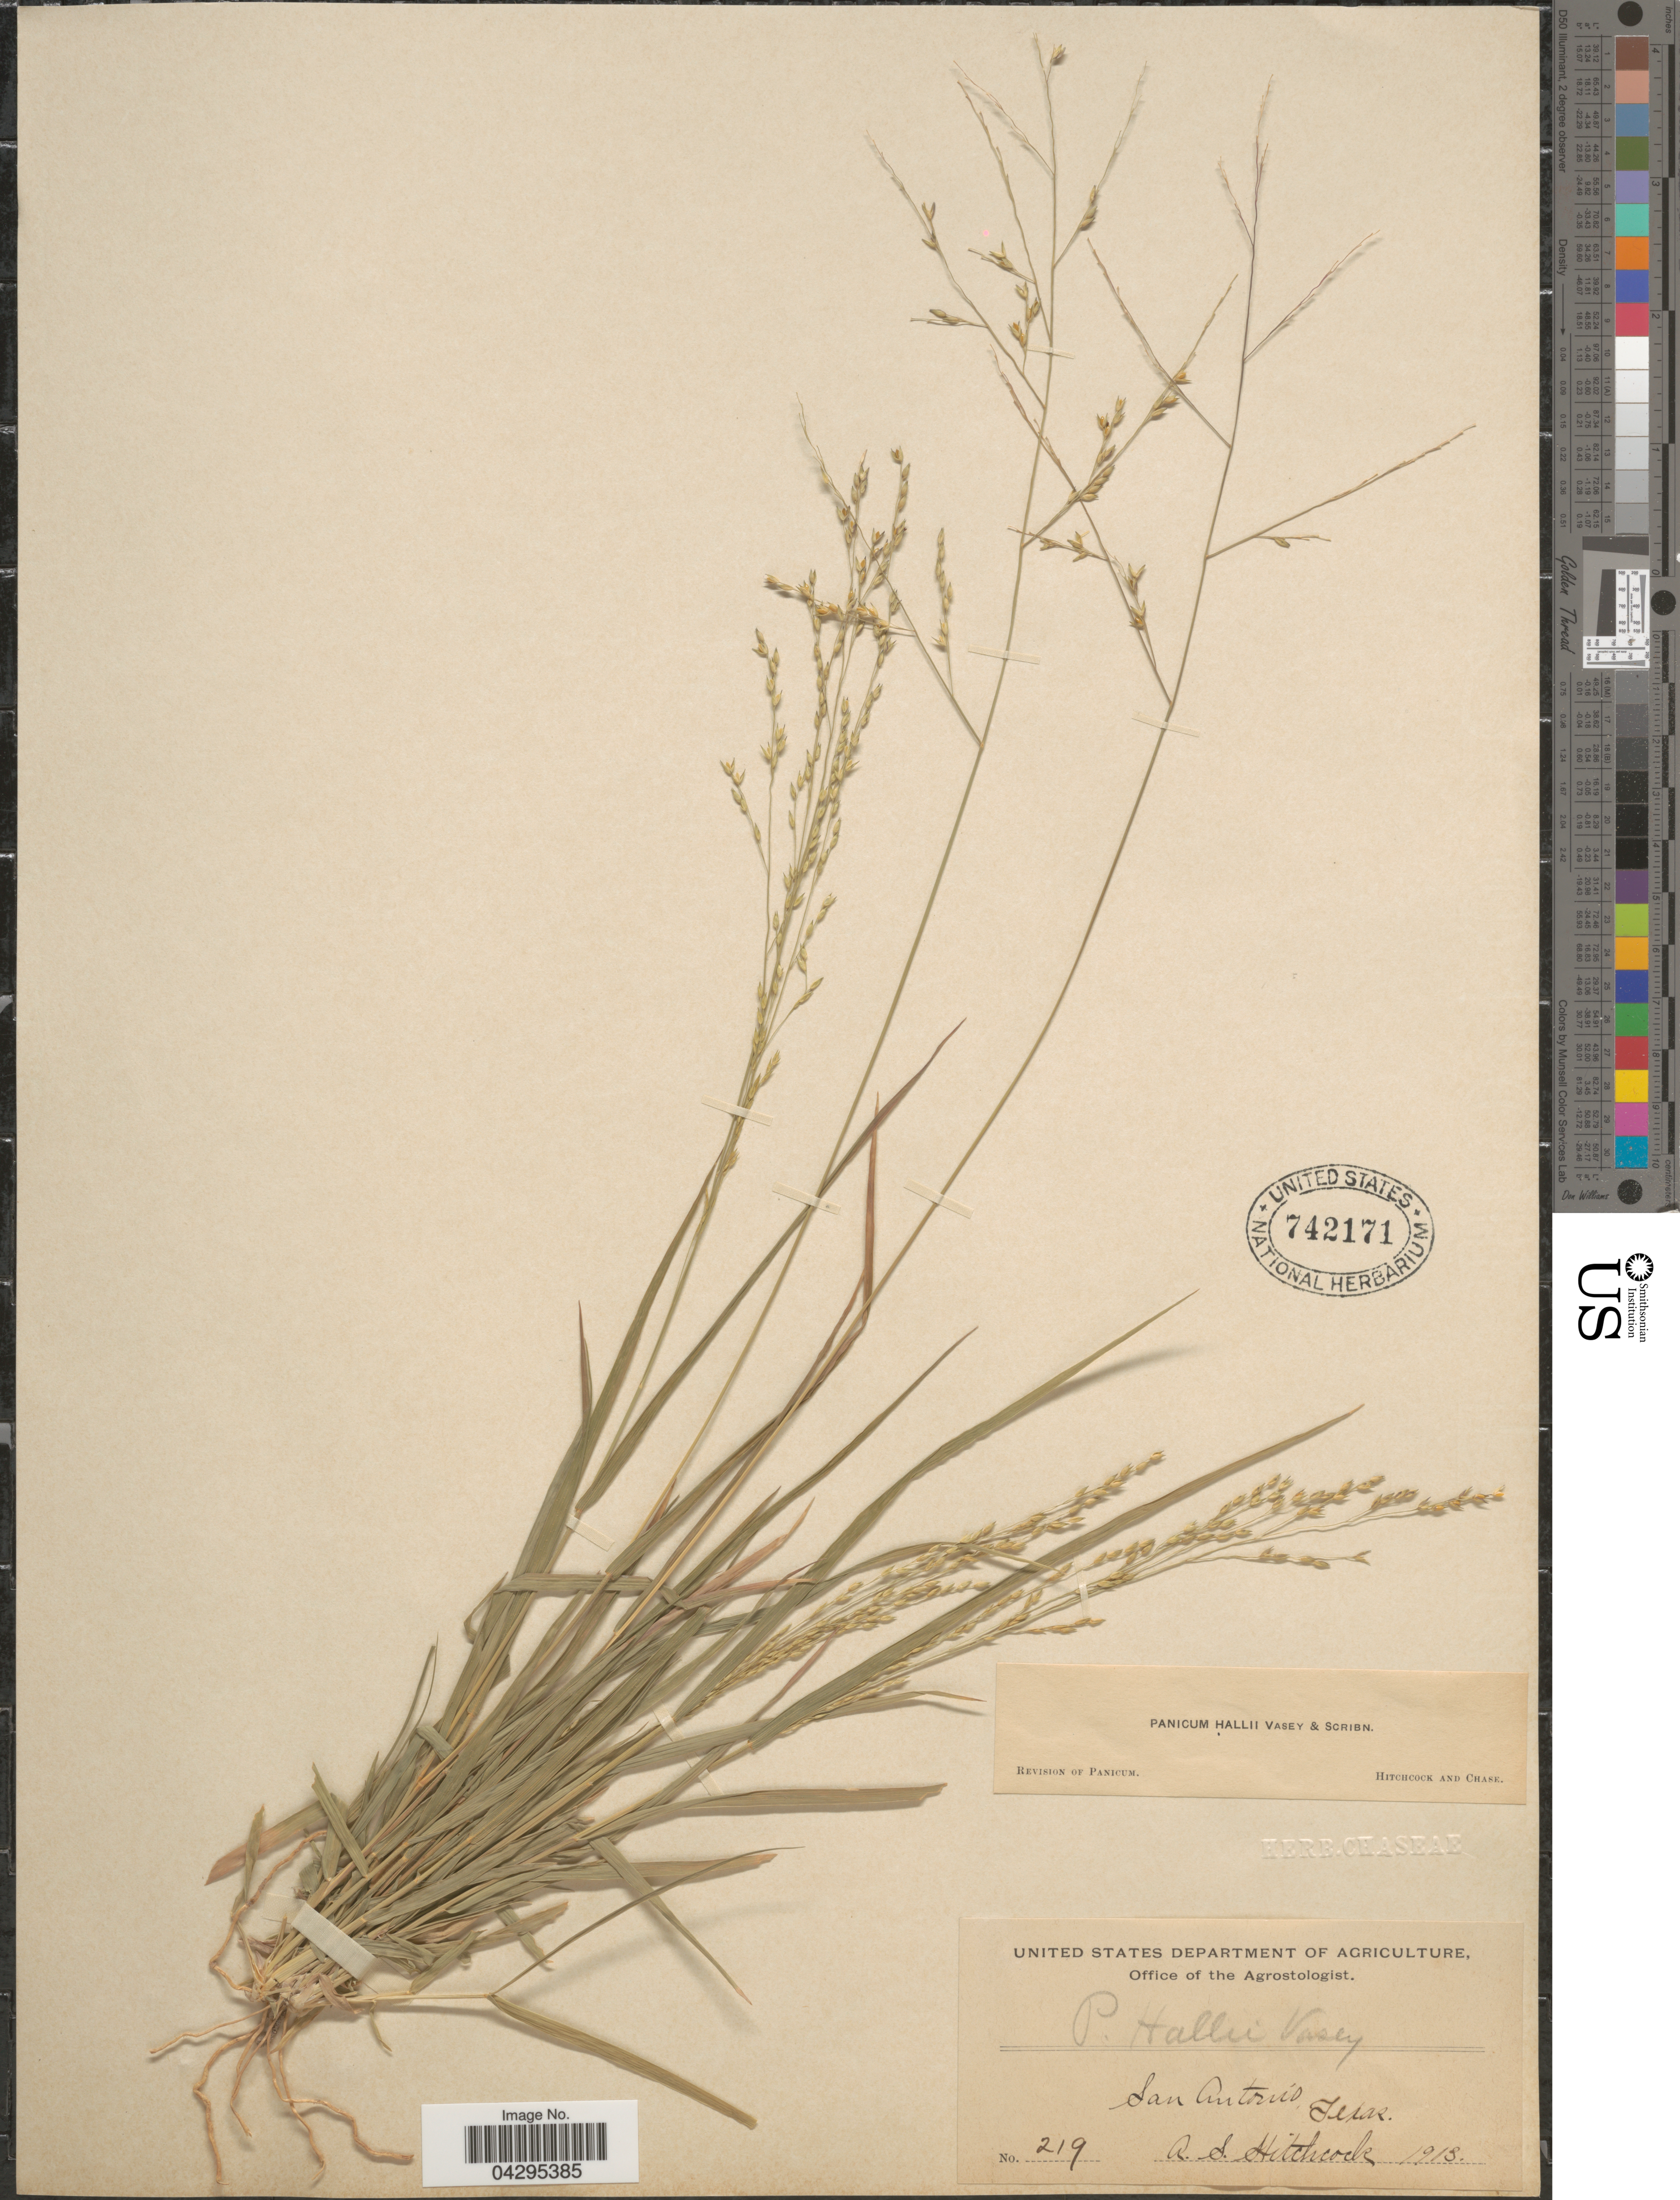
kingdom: Plantae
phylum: Tracheophyta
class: Liliopsida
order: Poales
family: Poaceae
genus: Panicum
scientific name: Panicum hallii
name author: Vasey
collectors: A. S. Hitchcock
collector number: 219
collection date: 1913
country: United States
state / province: Texas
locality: San Antonio.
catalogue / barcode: US 742171